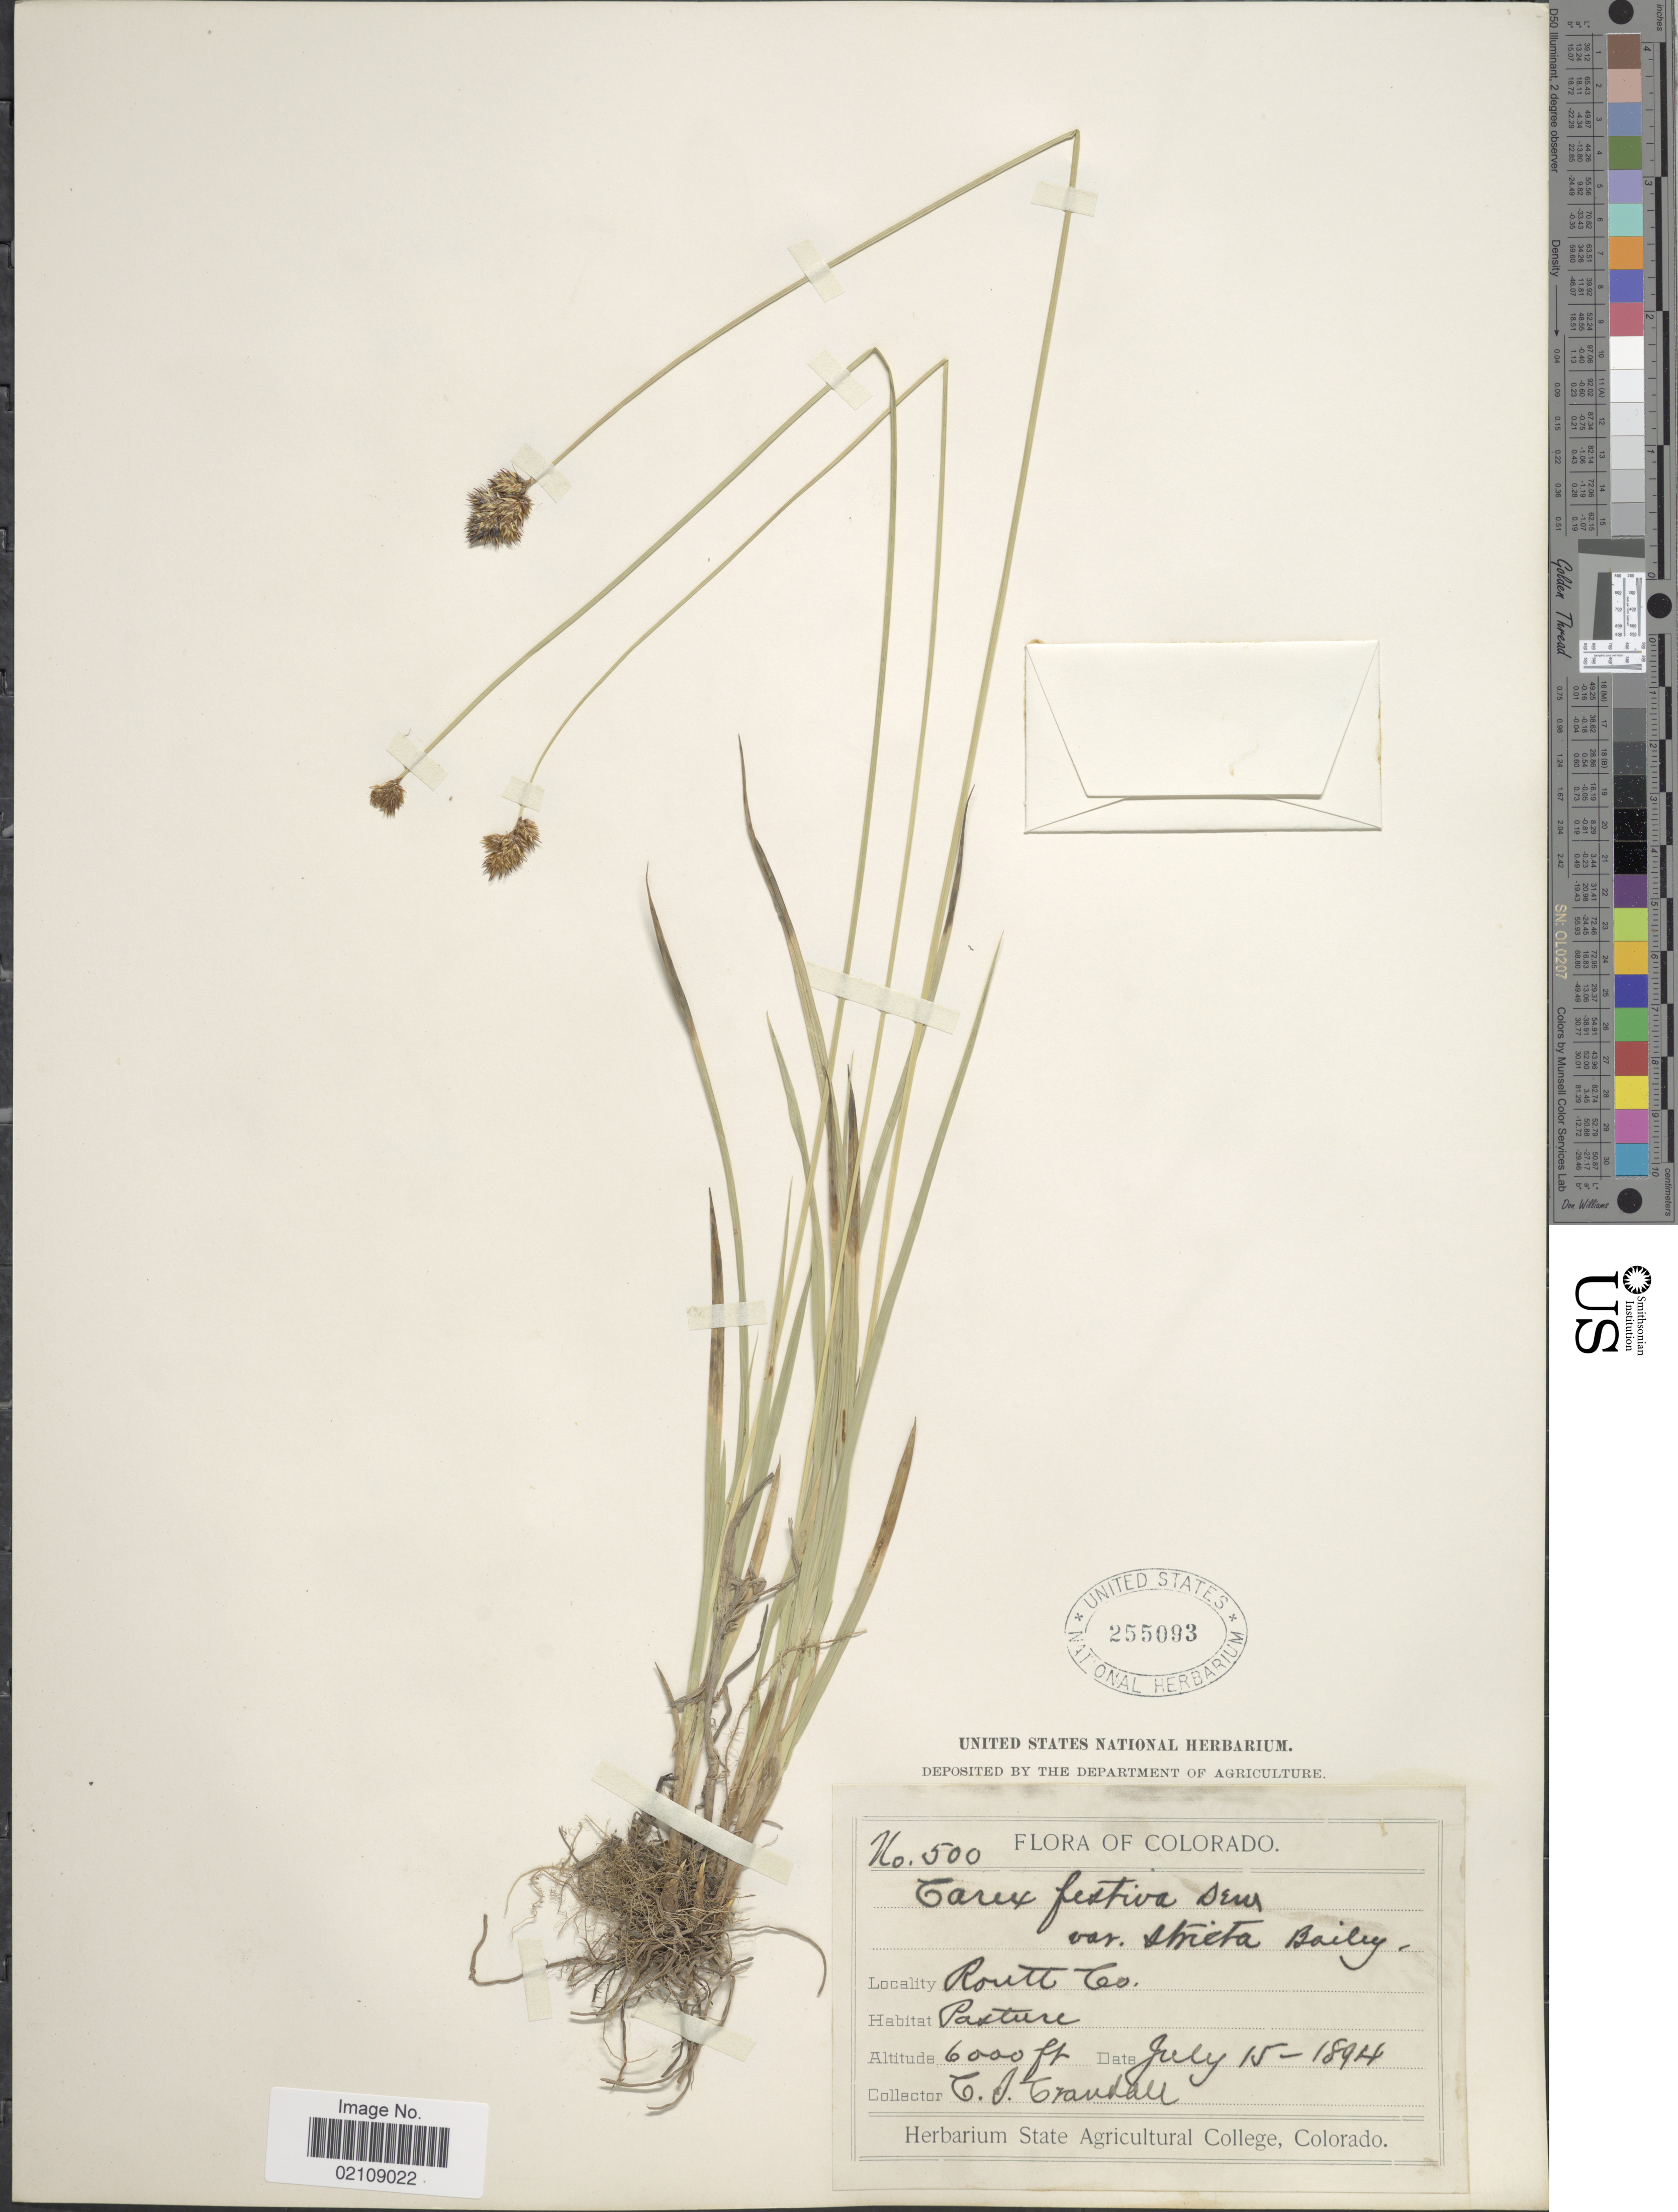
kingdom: Plantae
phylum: Tracheophyta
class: Liliopsida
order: Poales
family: Cyperaceae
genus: Carex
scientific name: Carex festiva var. stricta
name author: L.H. Bailey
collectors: C. Crandall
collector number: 500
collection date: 1894-07-15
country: United States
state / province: Colorado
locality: Routt Co.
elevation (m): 1829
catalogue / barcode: US 255093